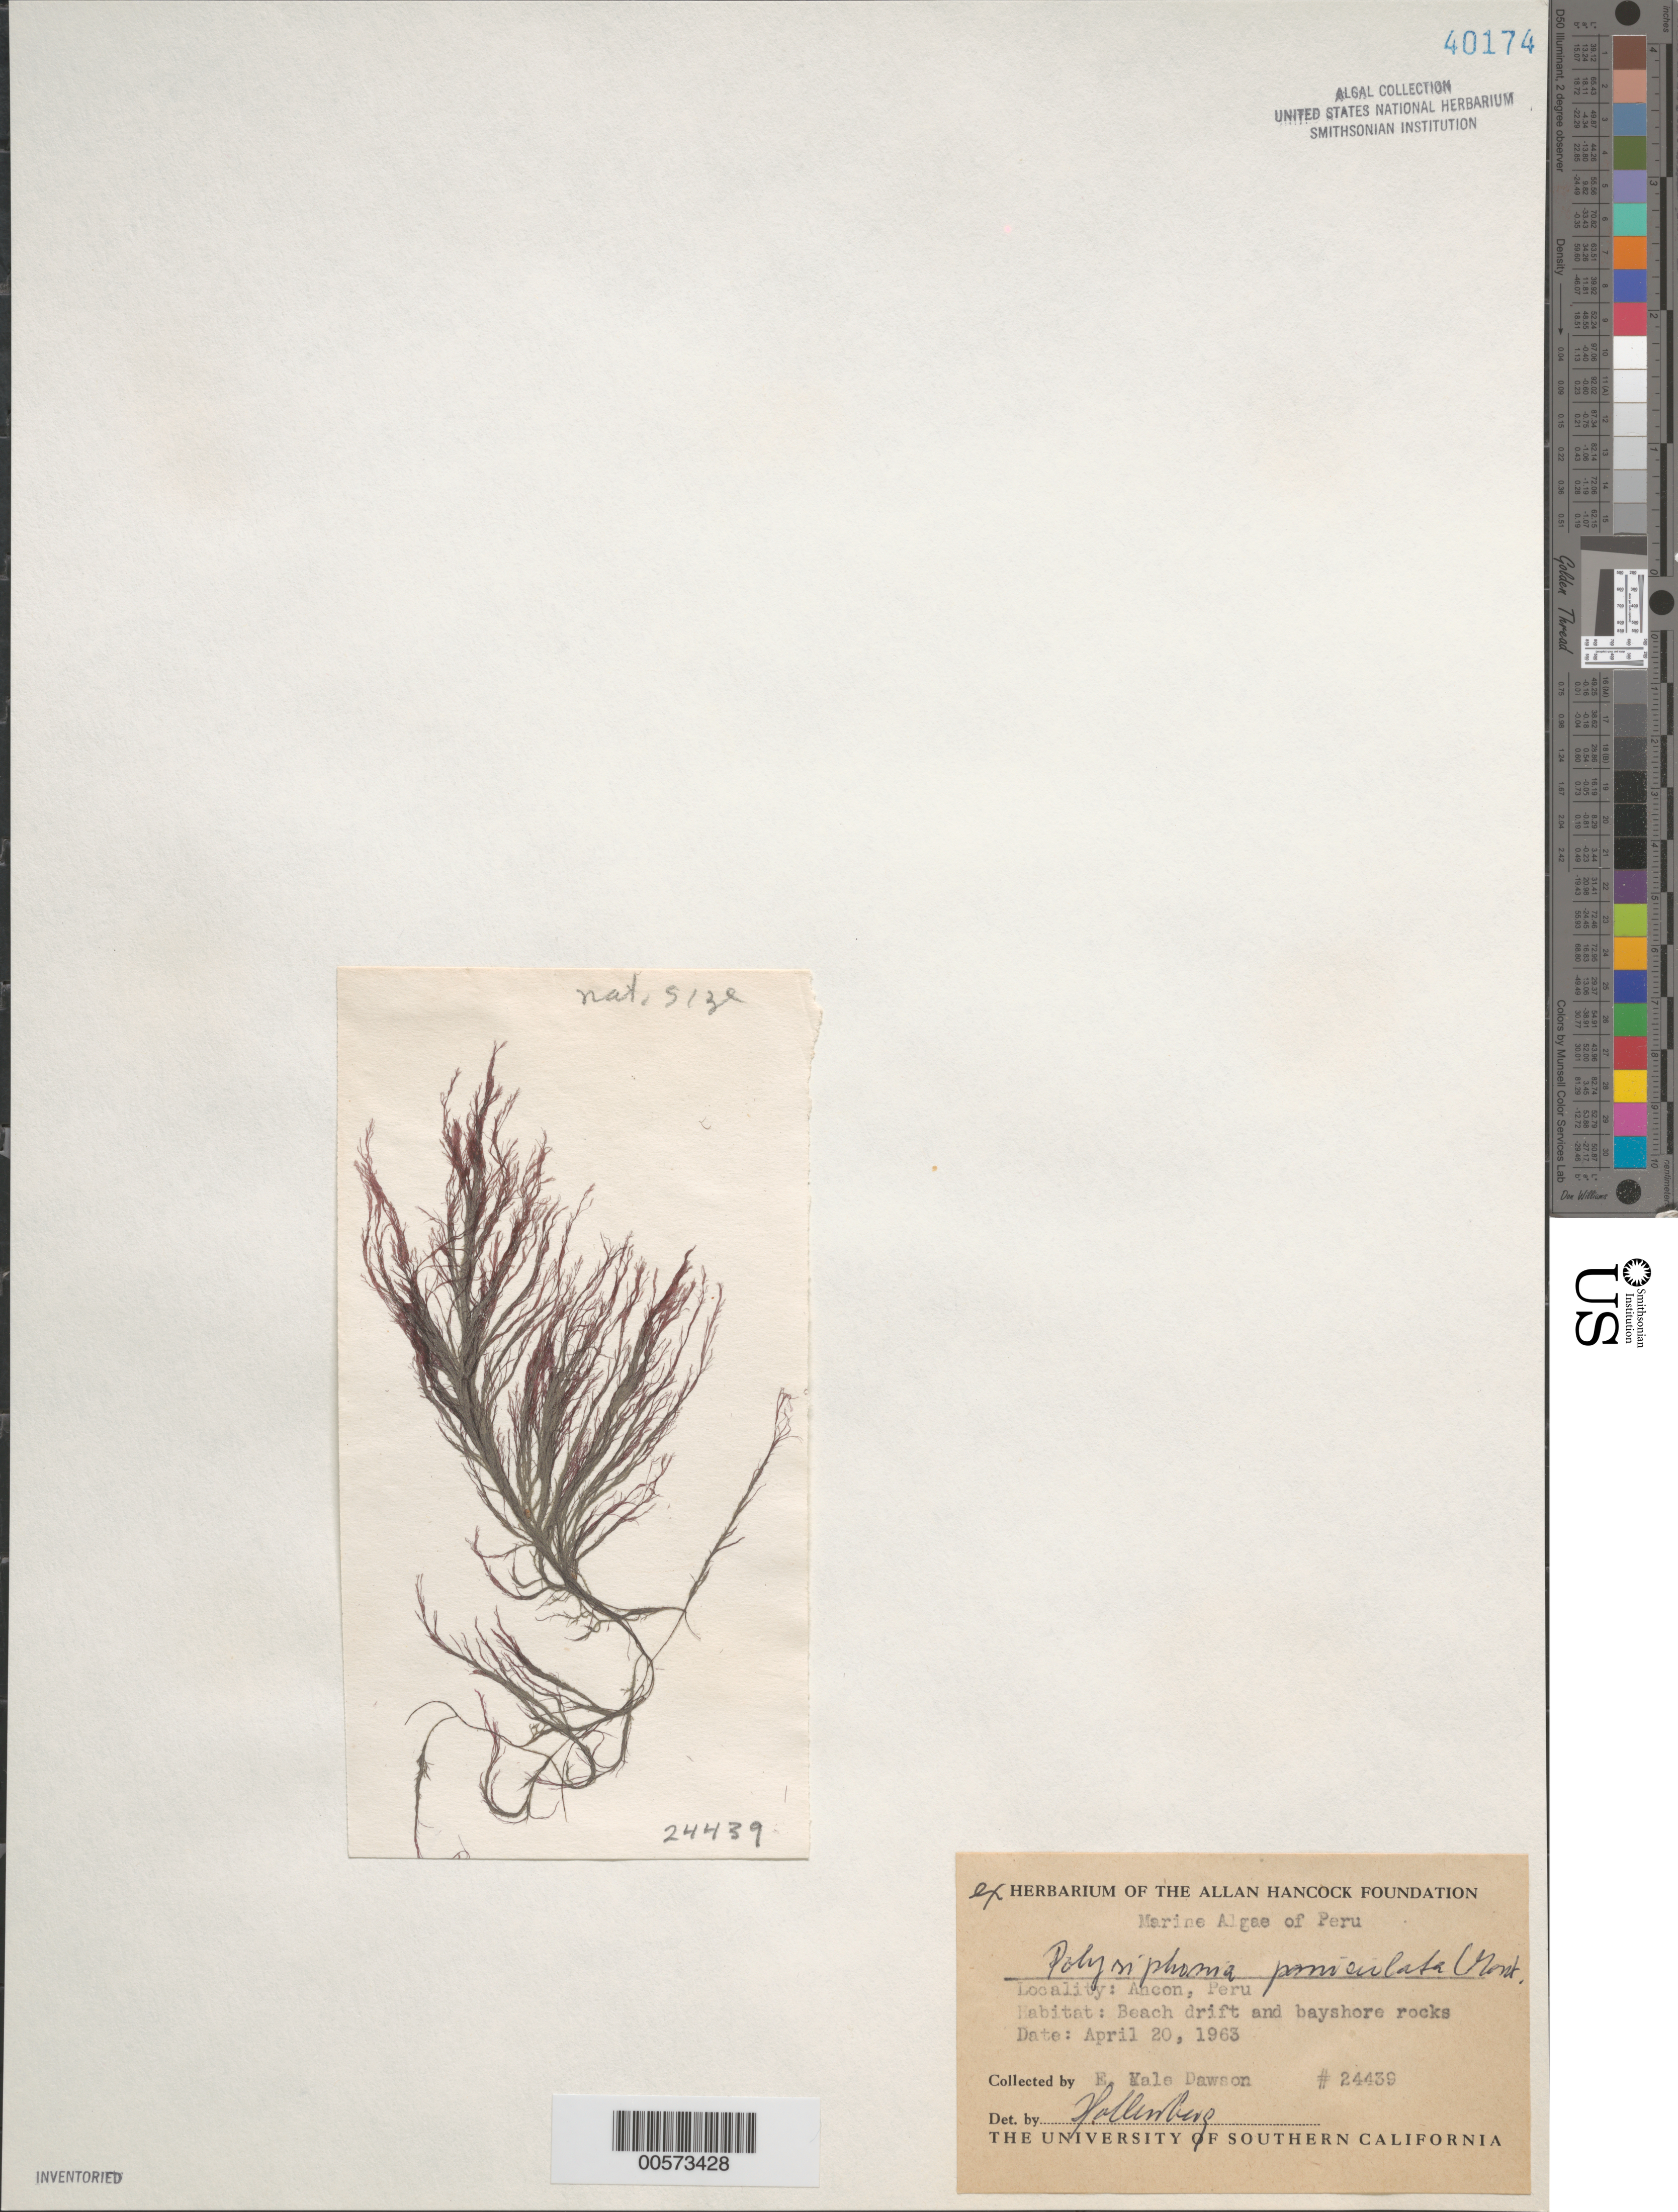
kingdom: Plantae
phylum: Rhodophyta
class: Florideophyceae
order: Ceramiales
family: Rhodomelaceae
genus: Eutrichosiphonia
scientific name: Eutrichosiphonia paniculata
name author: (Mont.) D.E.Bustamante & T.O. Cho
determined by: Algae name updating Project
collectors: E. Y. Dawson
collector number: EYD 24439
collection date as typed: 20 Apr 1963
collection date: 1963-04-20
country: Peru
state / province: Lima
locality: Ancon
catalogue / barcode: US 40174